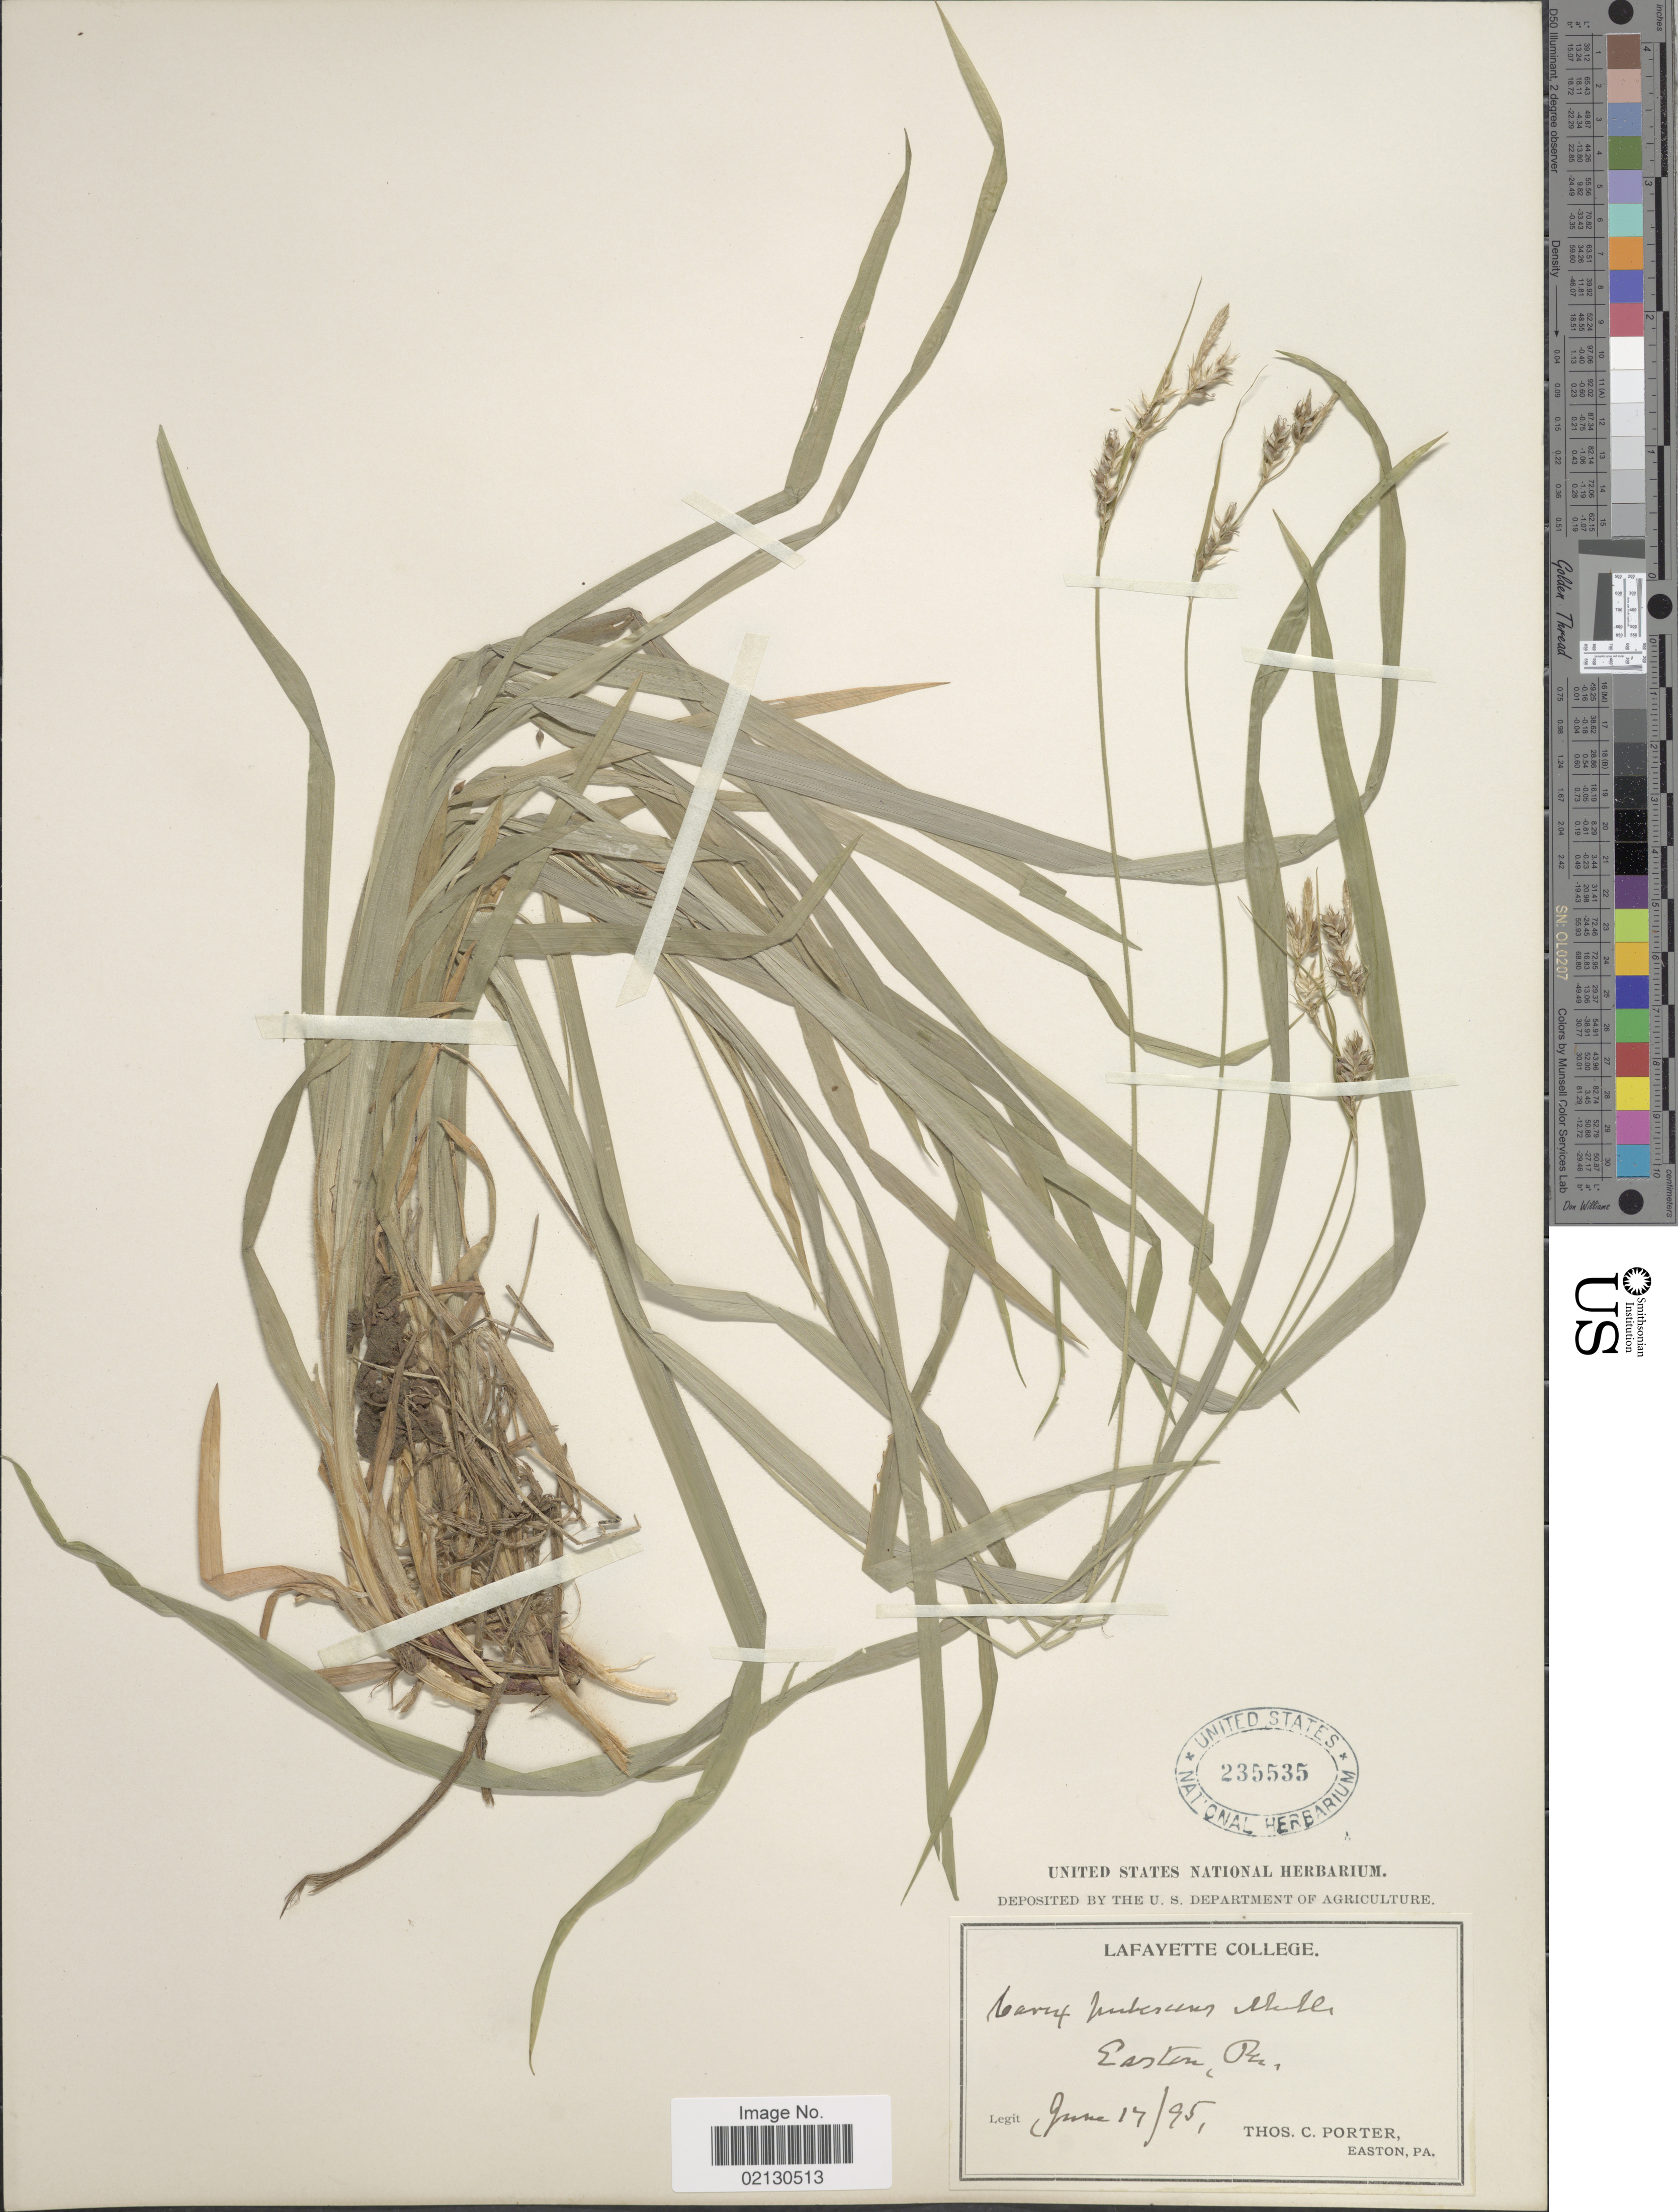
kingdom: Plantae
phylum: Tracheophyta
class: Liliopsida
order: Poales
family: Cyperaceae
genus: Carex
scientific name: Carex hirtifolia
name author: Mack.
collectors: T. Porter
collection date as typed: Transcribed d/m/y: 17/6/95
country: United States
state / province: Pennsylvania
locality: Easton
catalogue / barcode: US 235535